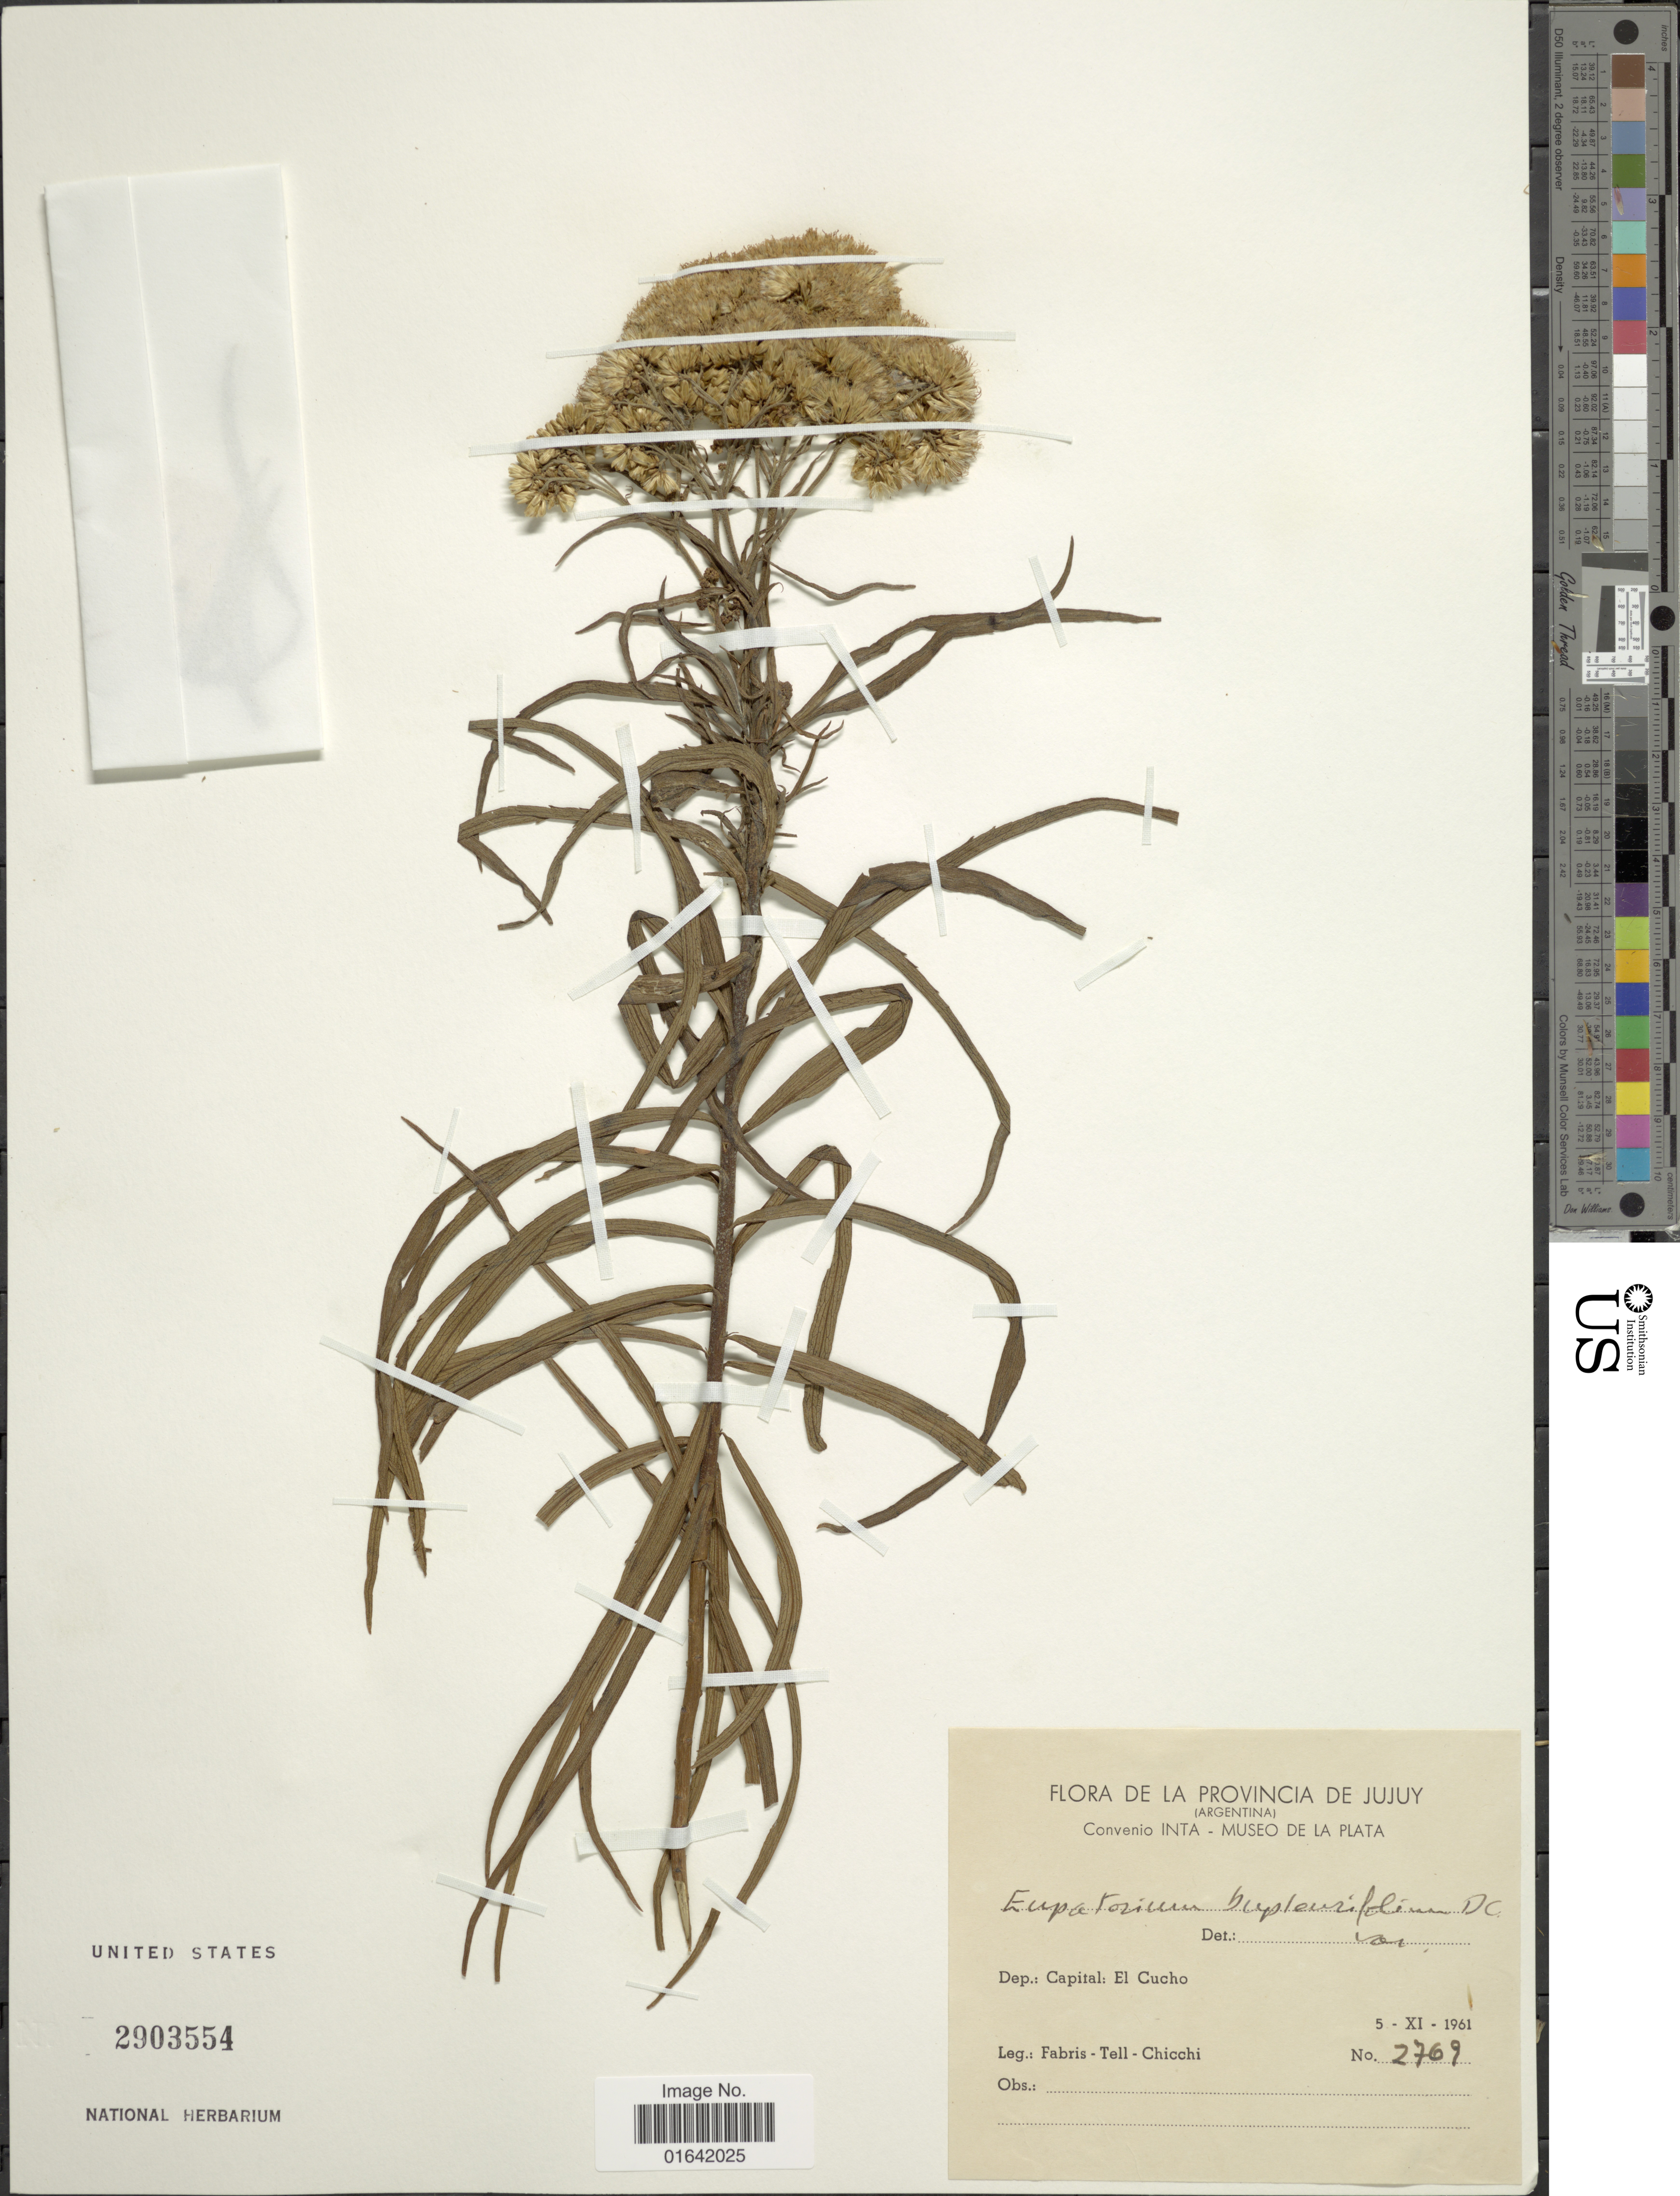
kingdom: Plantae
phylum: Tracheophyta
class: Magnoliopsida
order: Asterales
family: Asteraceae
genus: Campovassouria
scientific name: Campovassouria bupleurifolia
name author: (DC.) R.M. King & H. Rob.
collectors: H. Fabris, -. Tell & A. Chicchi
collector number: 2769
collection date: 1961-11-05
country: Argentina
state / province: Jujuy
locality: Dep.: Capital: El Cucho.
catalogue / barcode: US 2903554